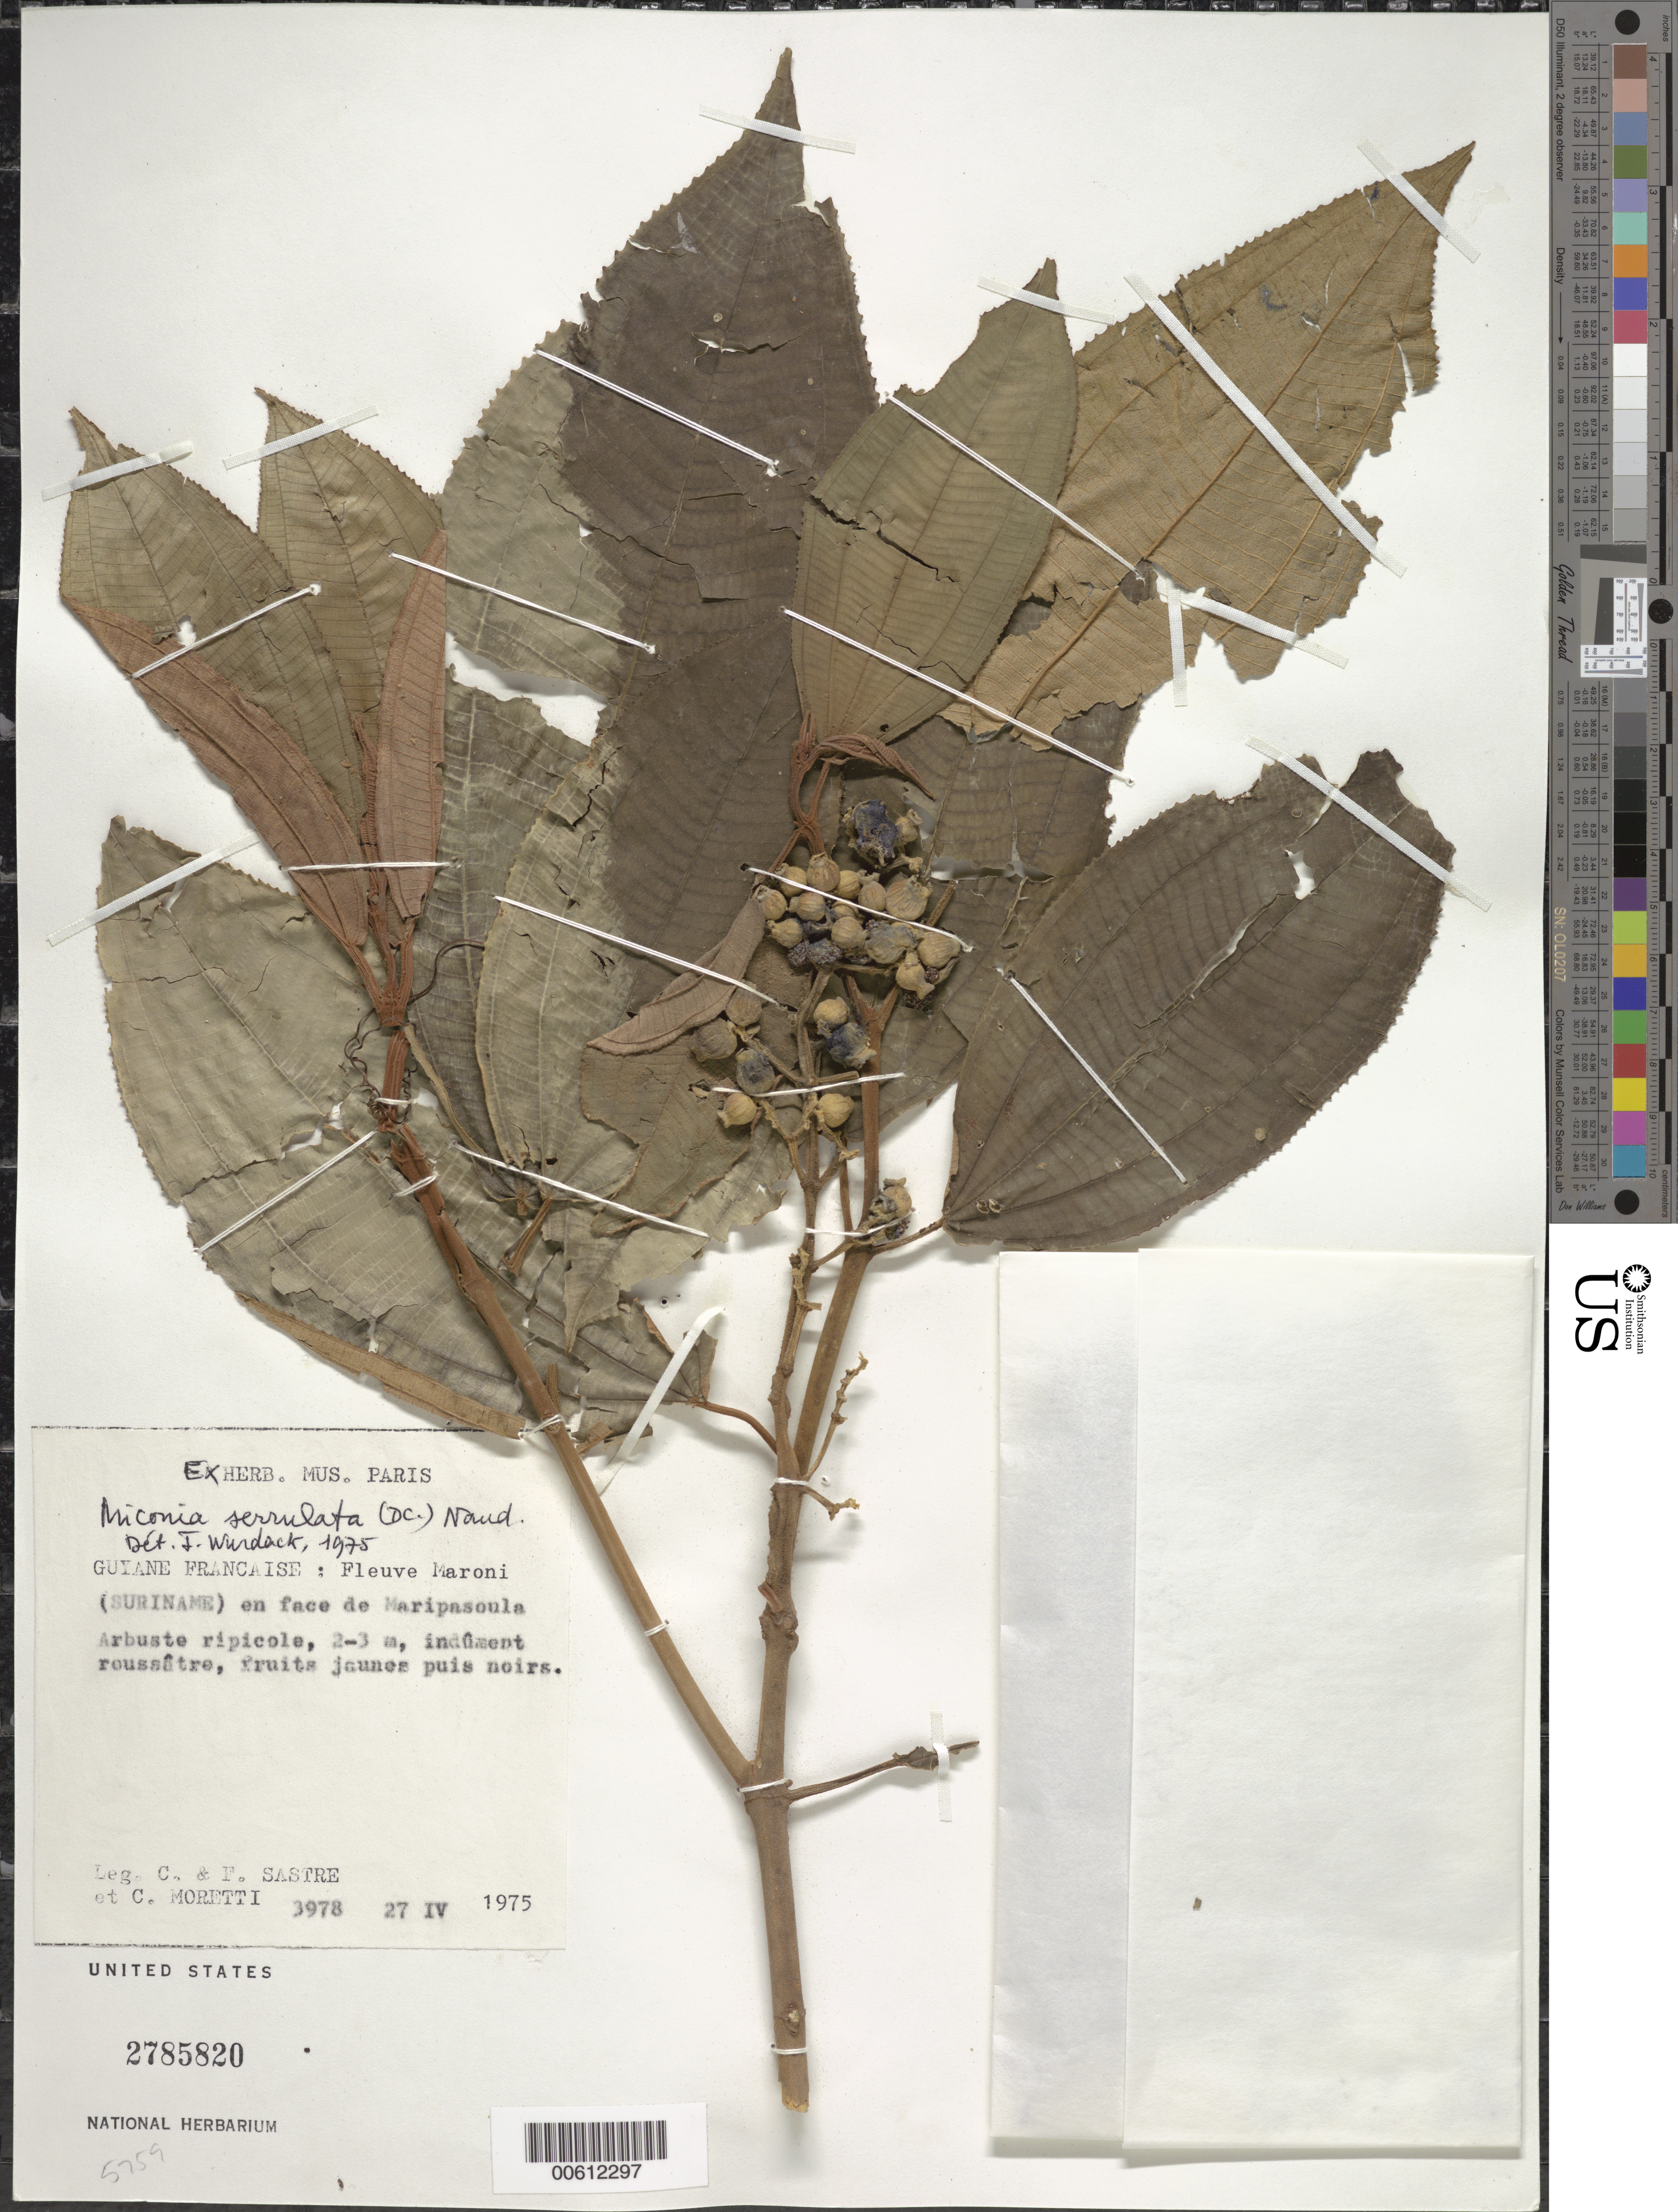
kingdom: Plantae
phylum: Tracheophyta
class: Magnoliopsida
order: Myrtales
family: Melastomataceae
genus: Miconia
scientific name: Miconia serrulata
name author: (DC.) Naudin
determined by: Wurdack, John J., (US), US (UNITED STATES)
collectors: C. H. L. Sastre, F. Sastre & C. Moretti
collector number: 3978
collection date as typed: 27-Apr-75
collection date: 1975-04-27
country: French Guiana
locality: Maroni R., Maripasoula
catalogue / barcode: US 2785820